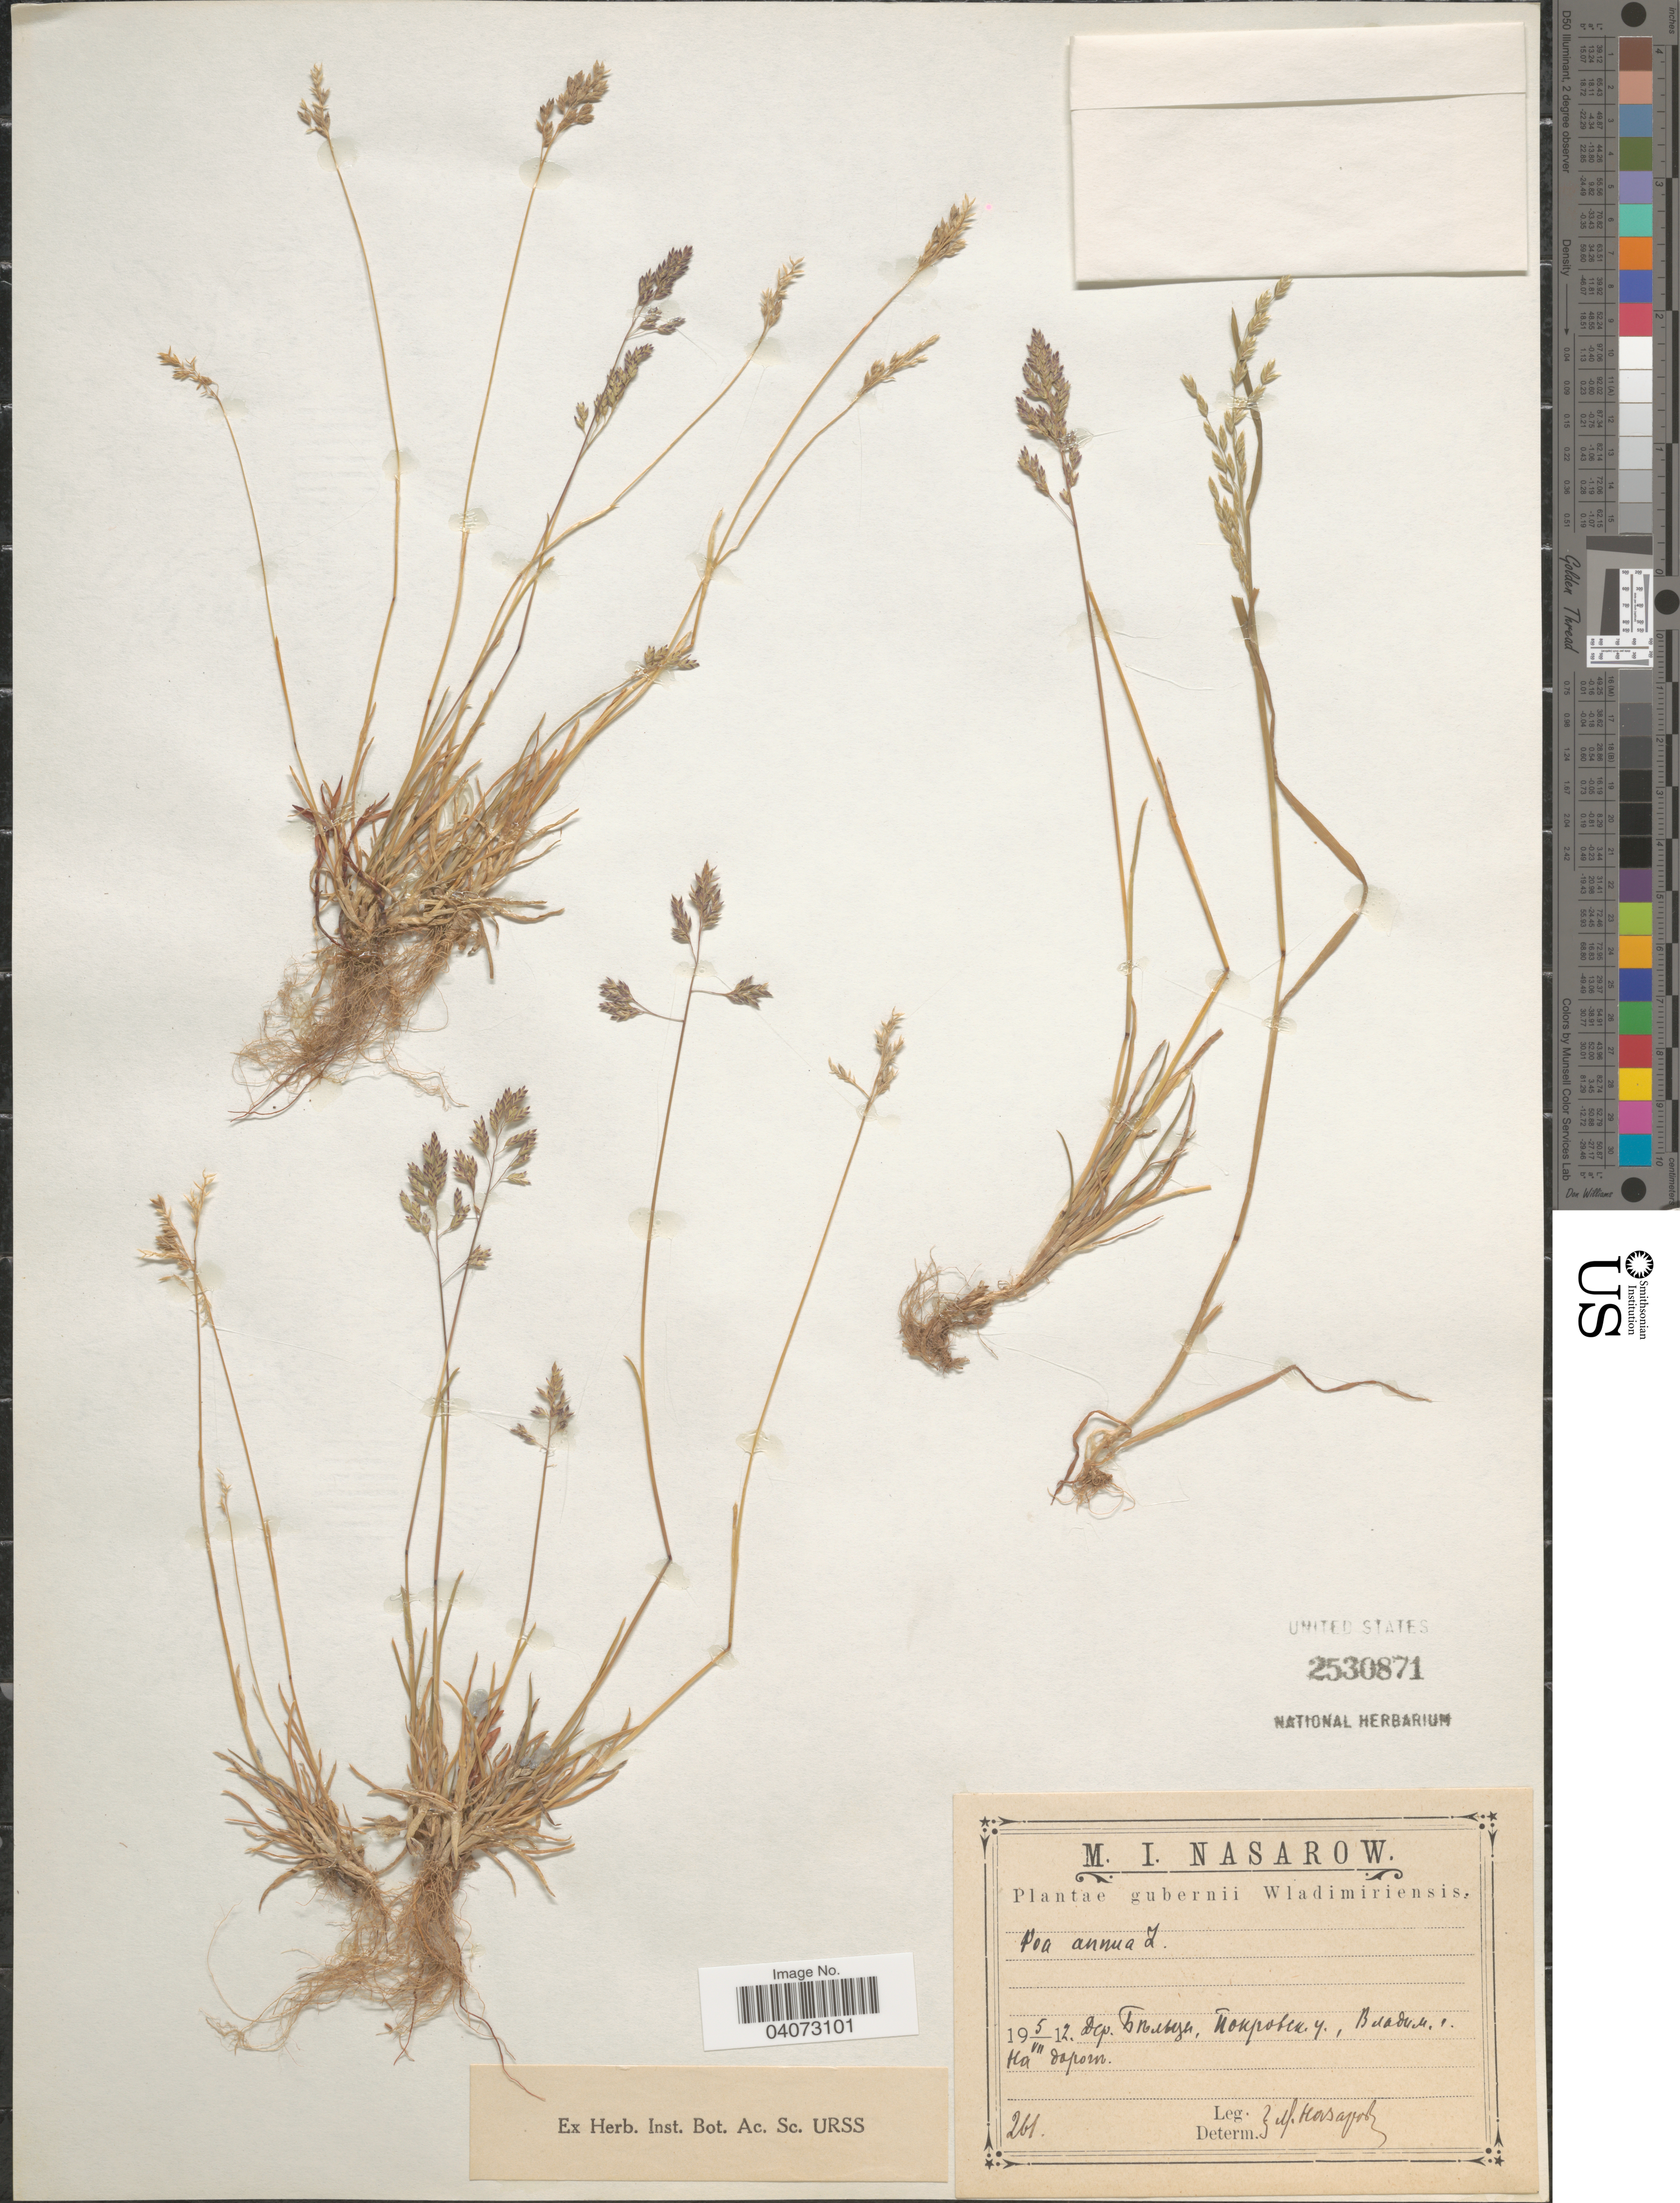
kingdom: Plantae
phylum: Tracheophyta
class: Liliopsida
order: Poales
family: Poaceae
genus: Poa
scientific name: Poa annua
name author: L.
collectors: X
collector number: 261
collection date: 1912-07-05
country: Russian Federation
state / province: Vladimir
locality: Gubernii Wladimiriensis. Vladimir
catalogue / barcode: US 2530871